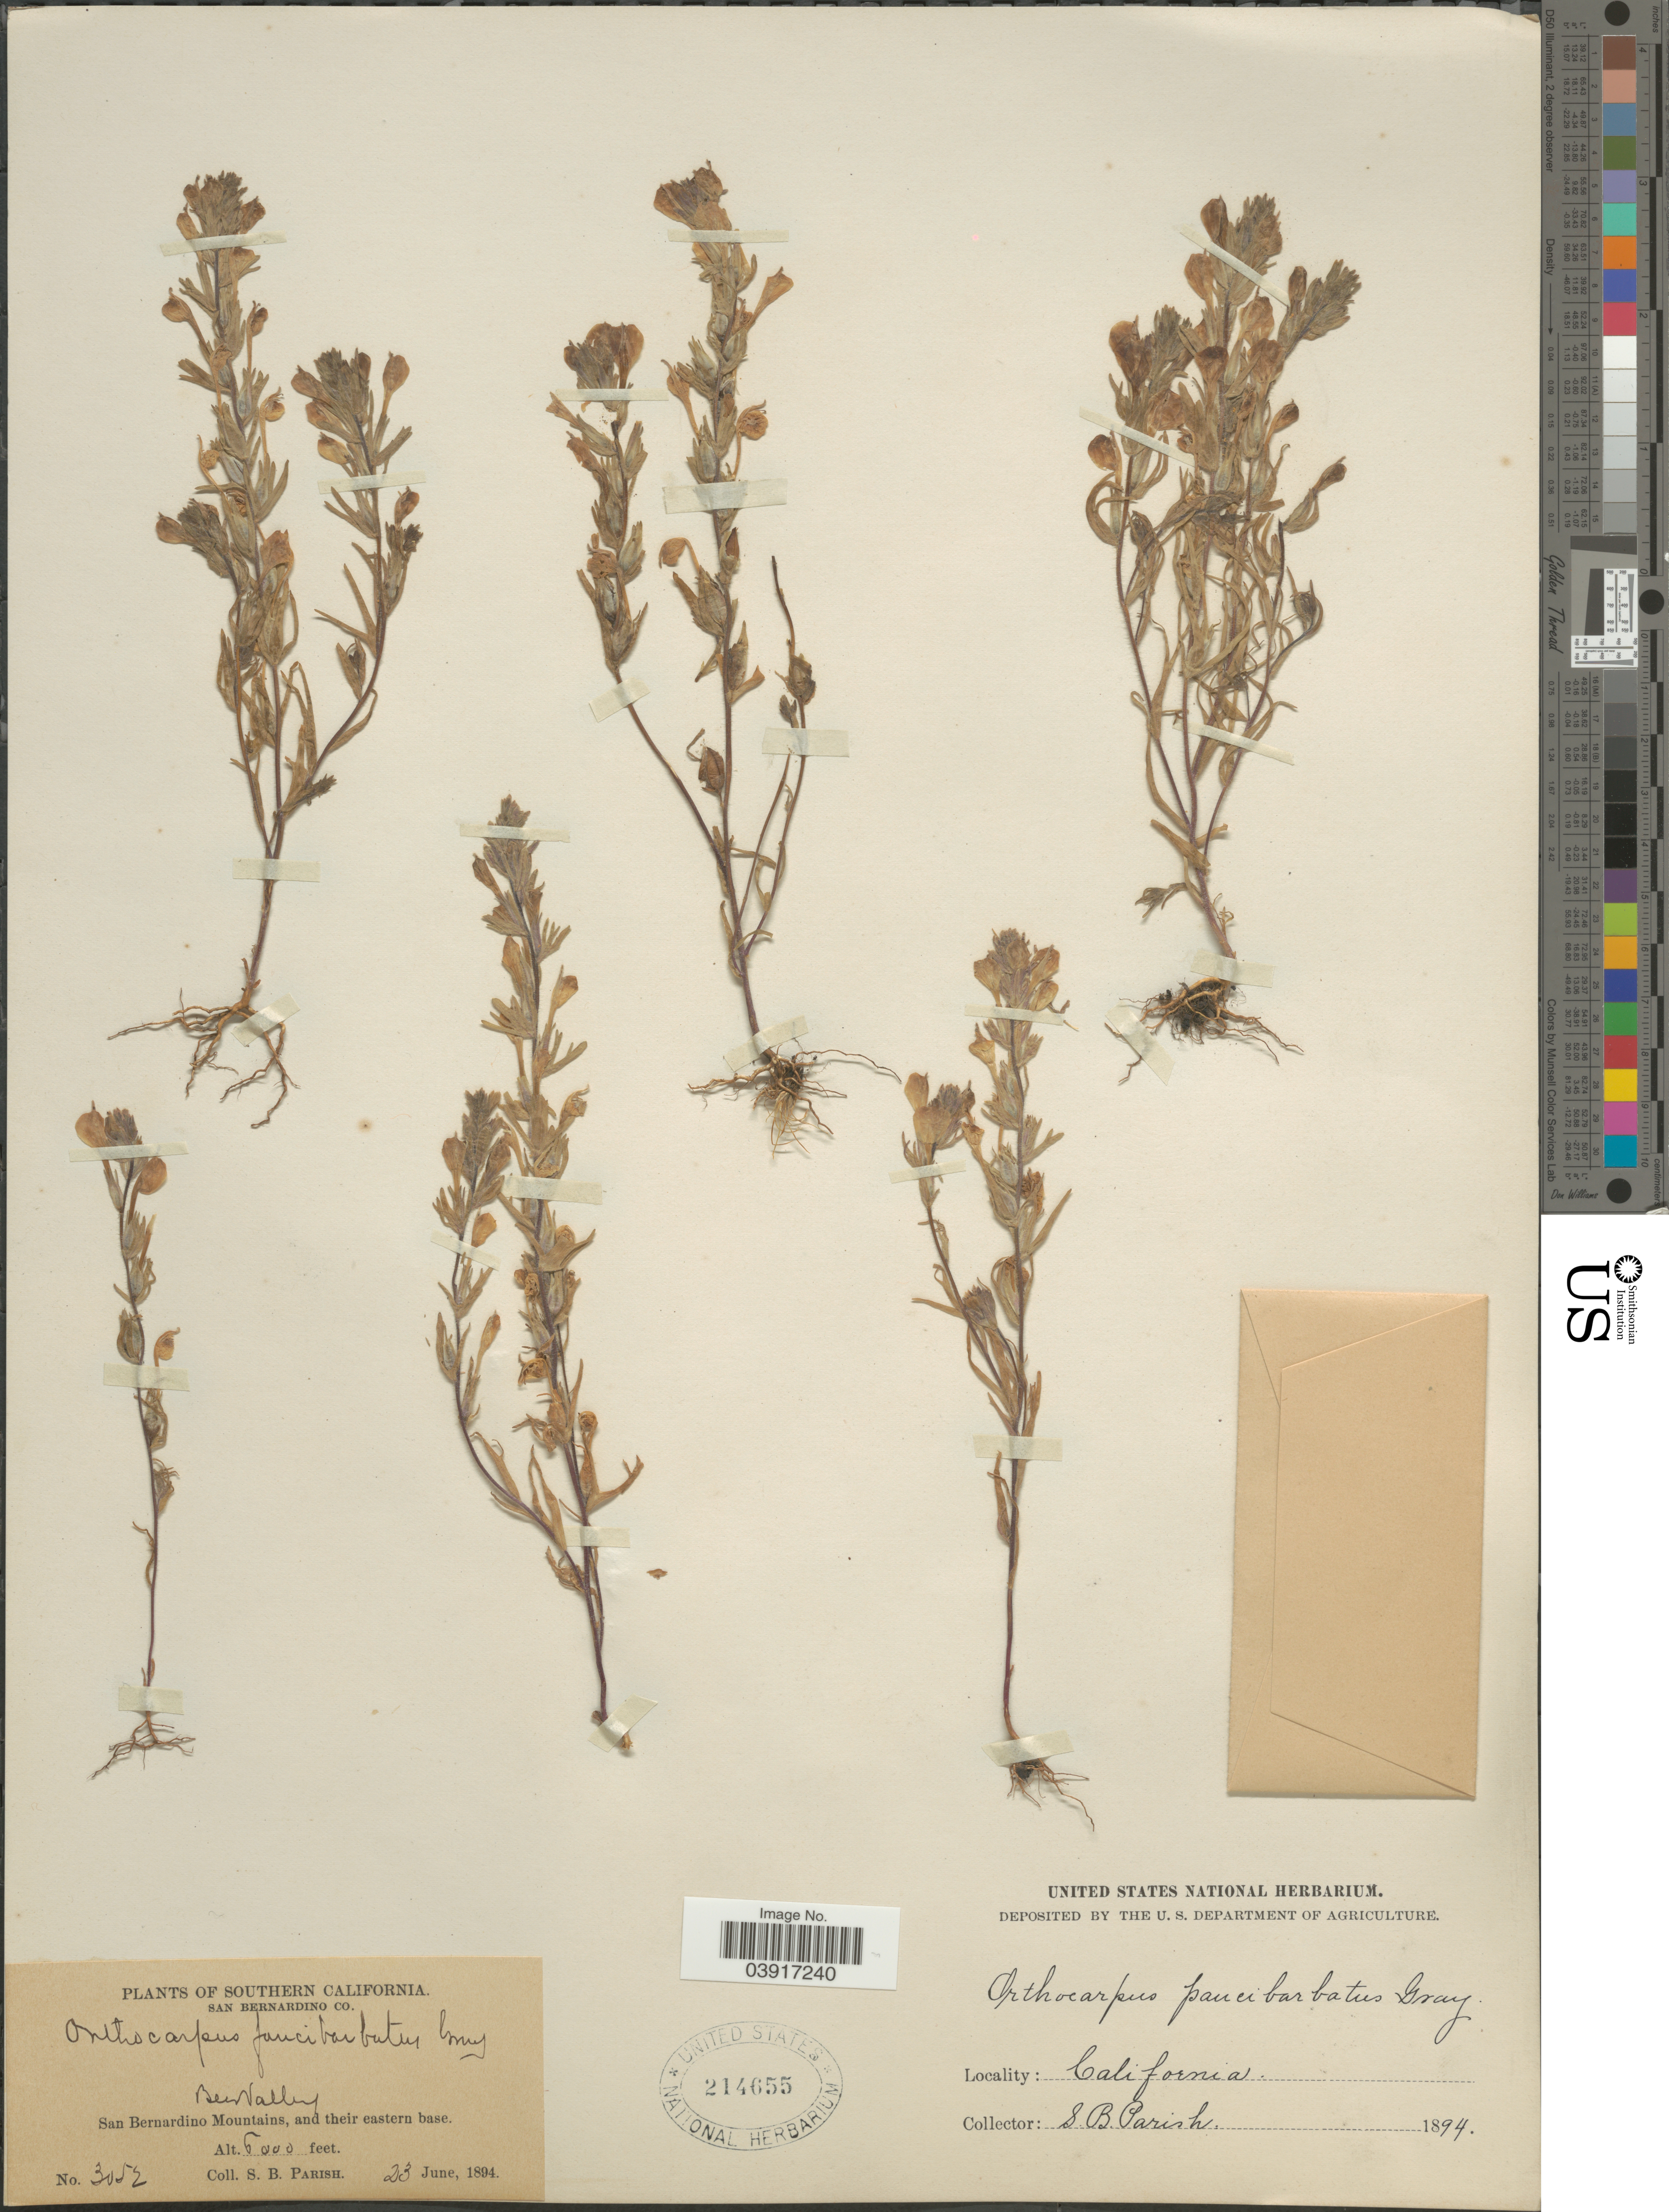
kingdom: Plantae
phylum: Tracheophyta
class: Magnoliopsida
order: Lamiales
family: Orobanchaceae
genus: Orthocarpus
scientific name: Orthocarpus faucibarbatus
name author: A. Gray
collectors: S. B. Parish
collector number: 3052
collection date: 1894-06-23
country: United States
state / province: California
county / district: San Bernardino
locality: Southern California. San Bernardino Co. Beer Valley. San Bernardino Mountains, and their eastern base.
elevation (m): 1829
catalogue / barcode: US 214655